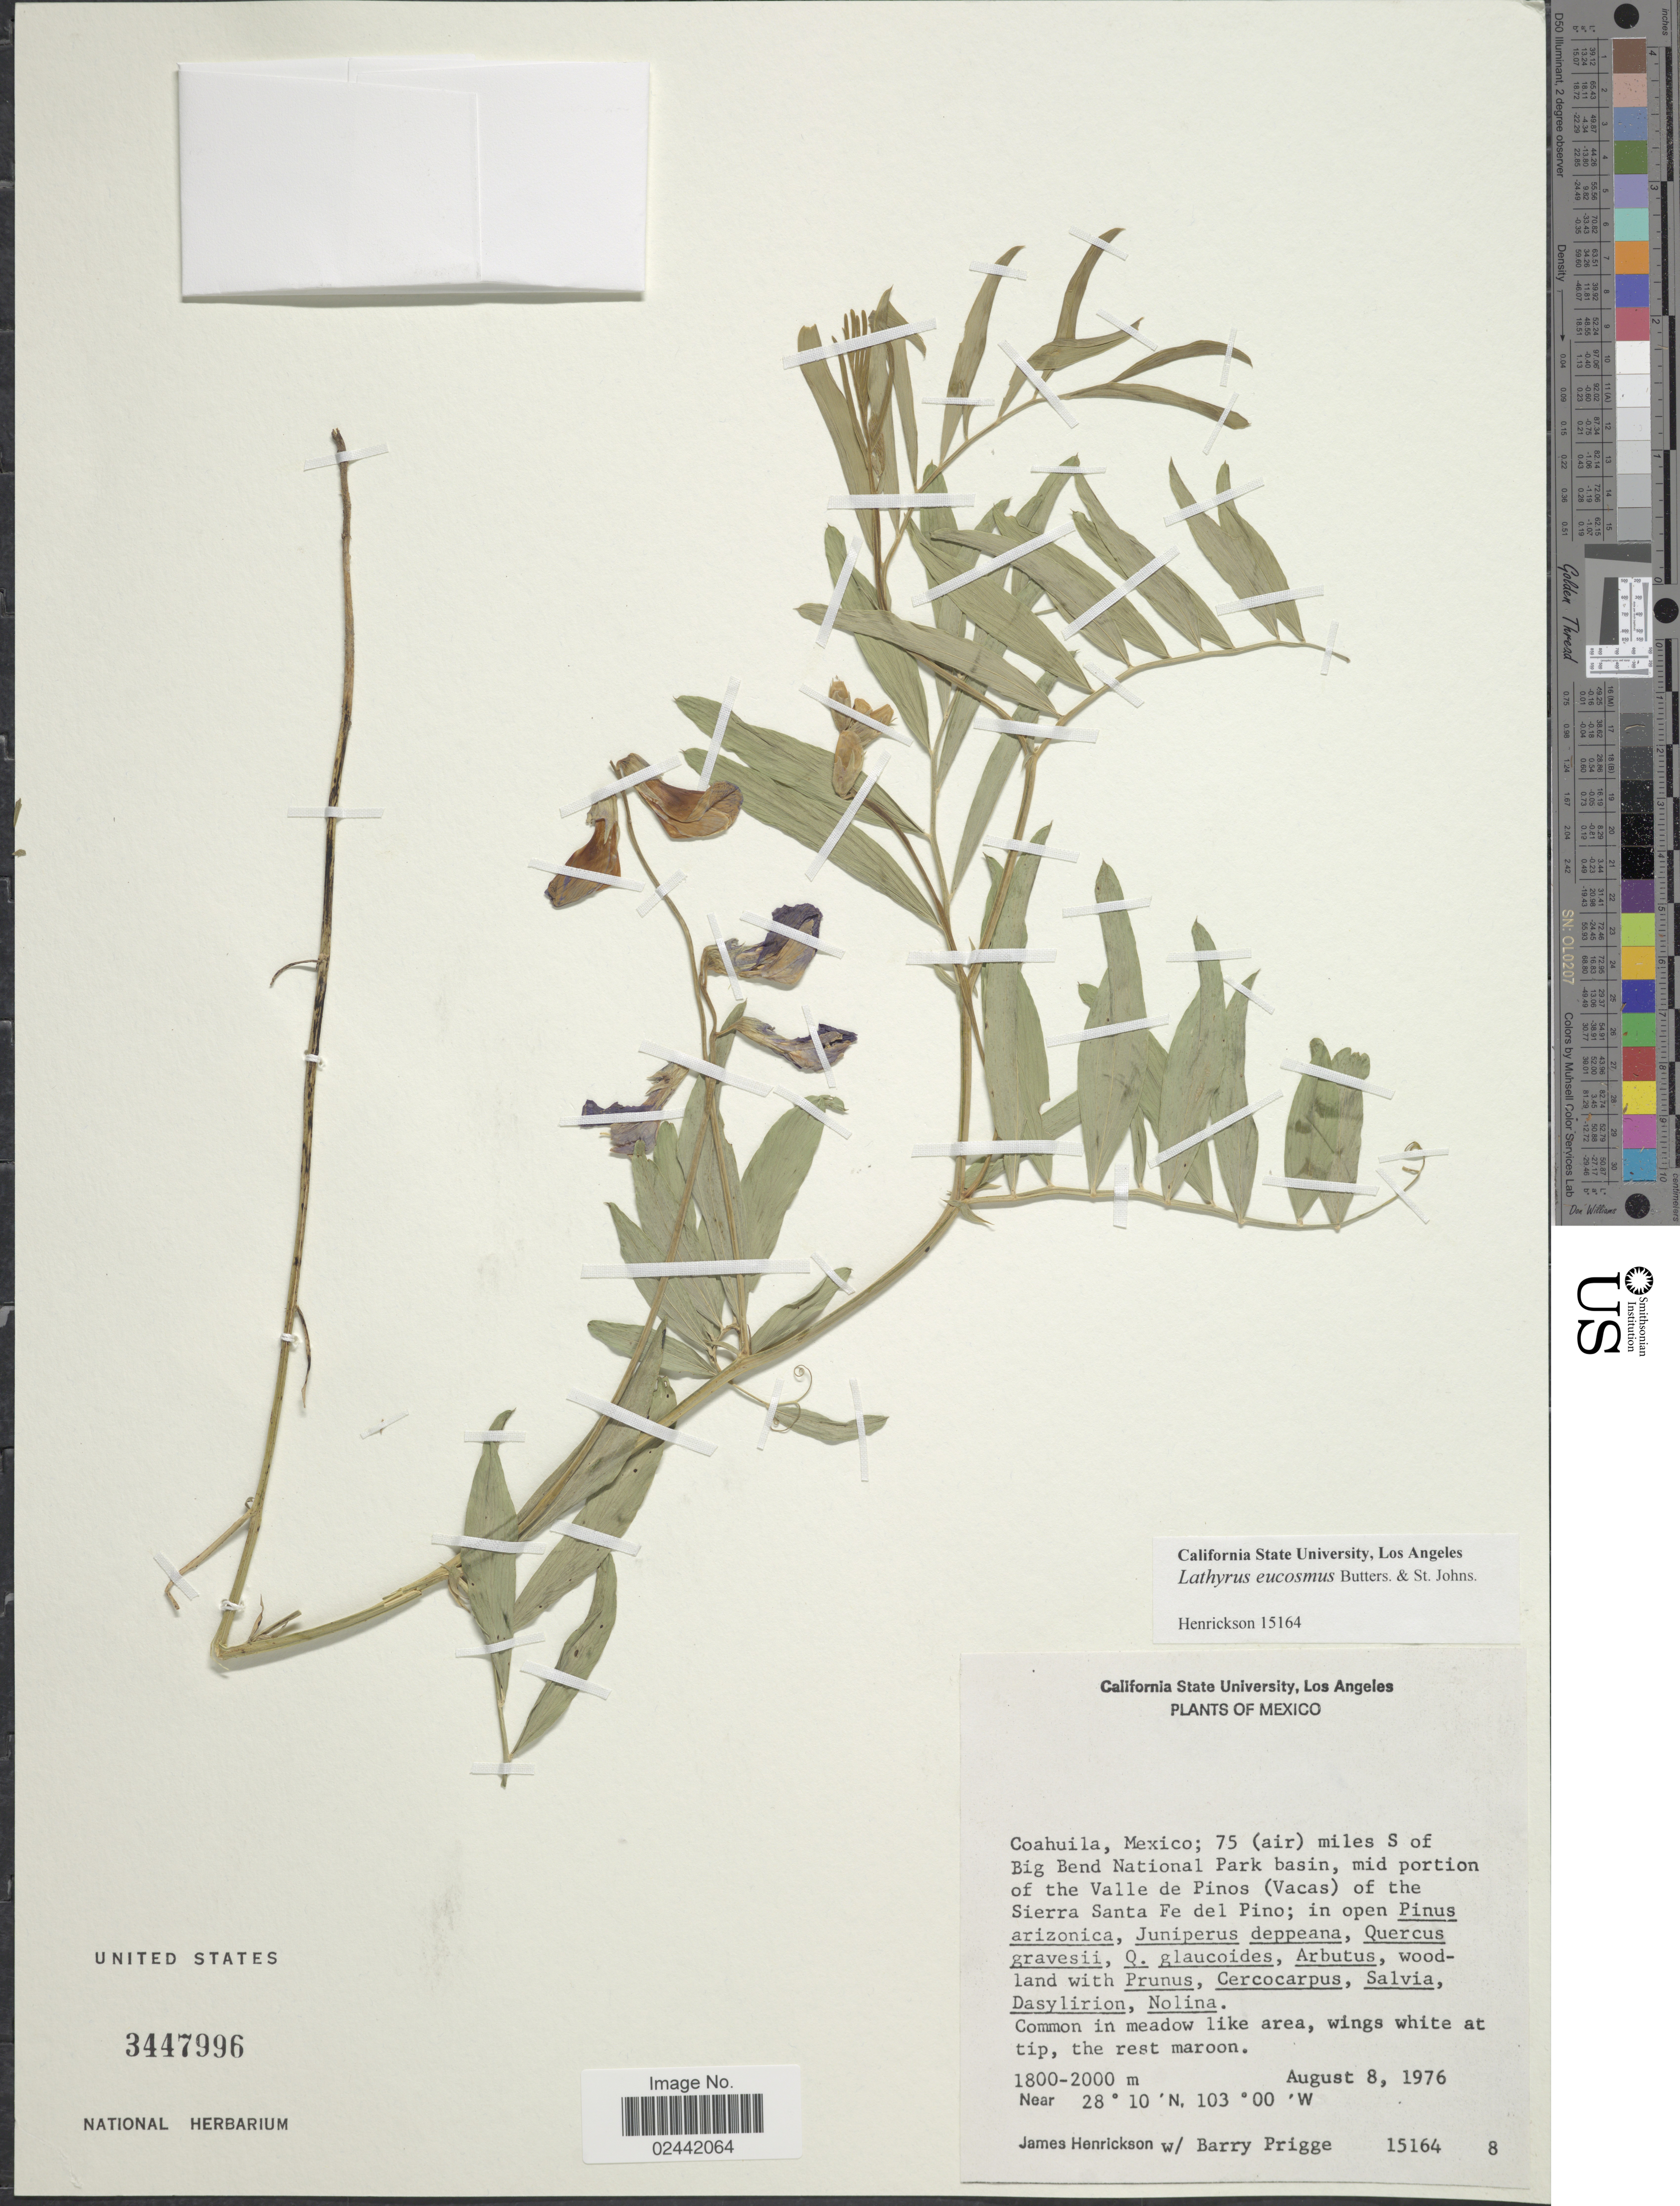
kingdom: Plantae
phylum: Tracheophyta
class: Magnoliopsida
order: Fabales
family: Fabaceae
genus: Lathyrus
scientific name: Lathyrus eucosmus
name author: Butters & H. St. John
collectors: J. Henrickson & B. Prigge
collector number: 15164/8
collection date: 1976-08-08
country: Mexico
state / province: Coahuila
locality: Mexico; 75 (air) miles S of Big Bend National Park basin, mid portion of the Valle de Pinos (Vacas) of the Sierra Fe del Pino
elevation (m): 1800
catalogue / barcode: US 3447996